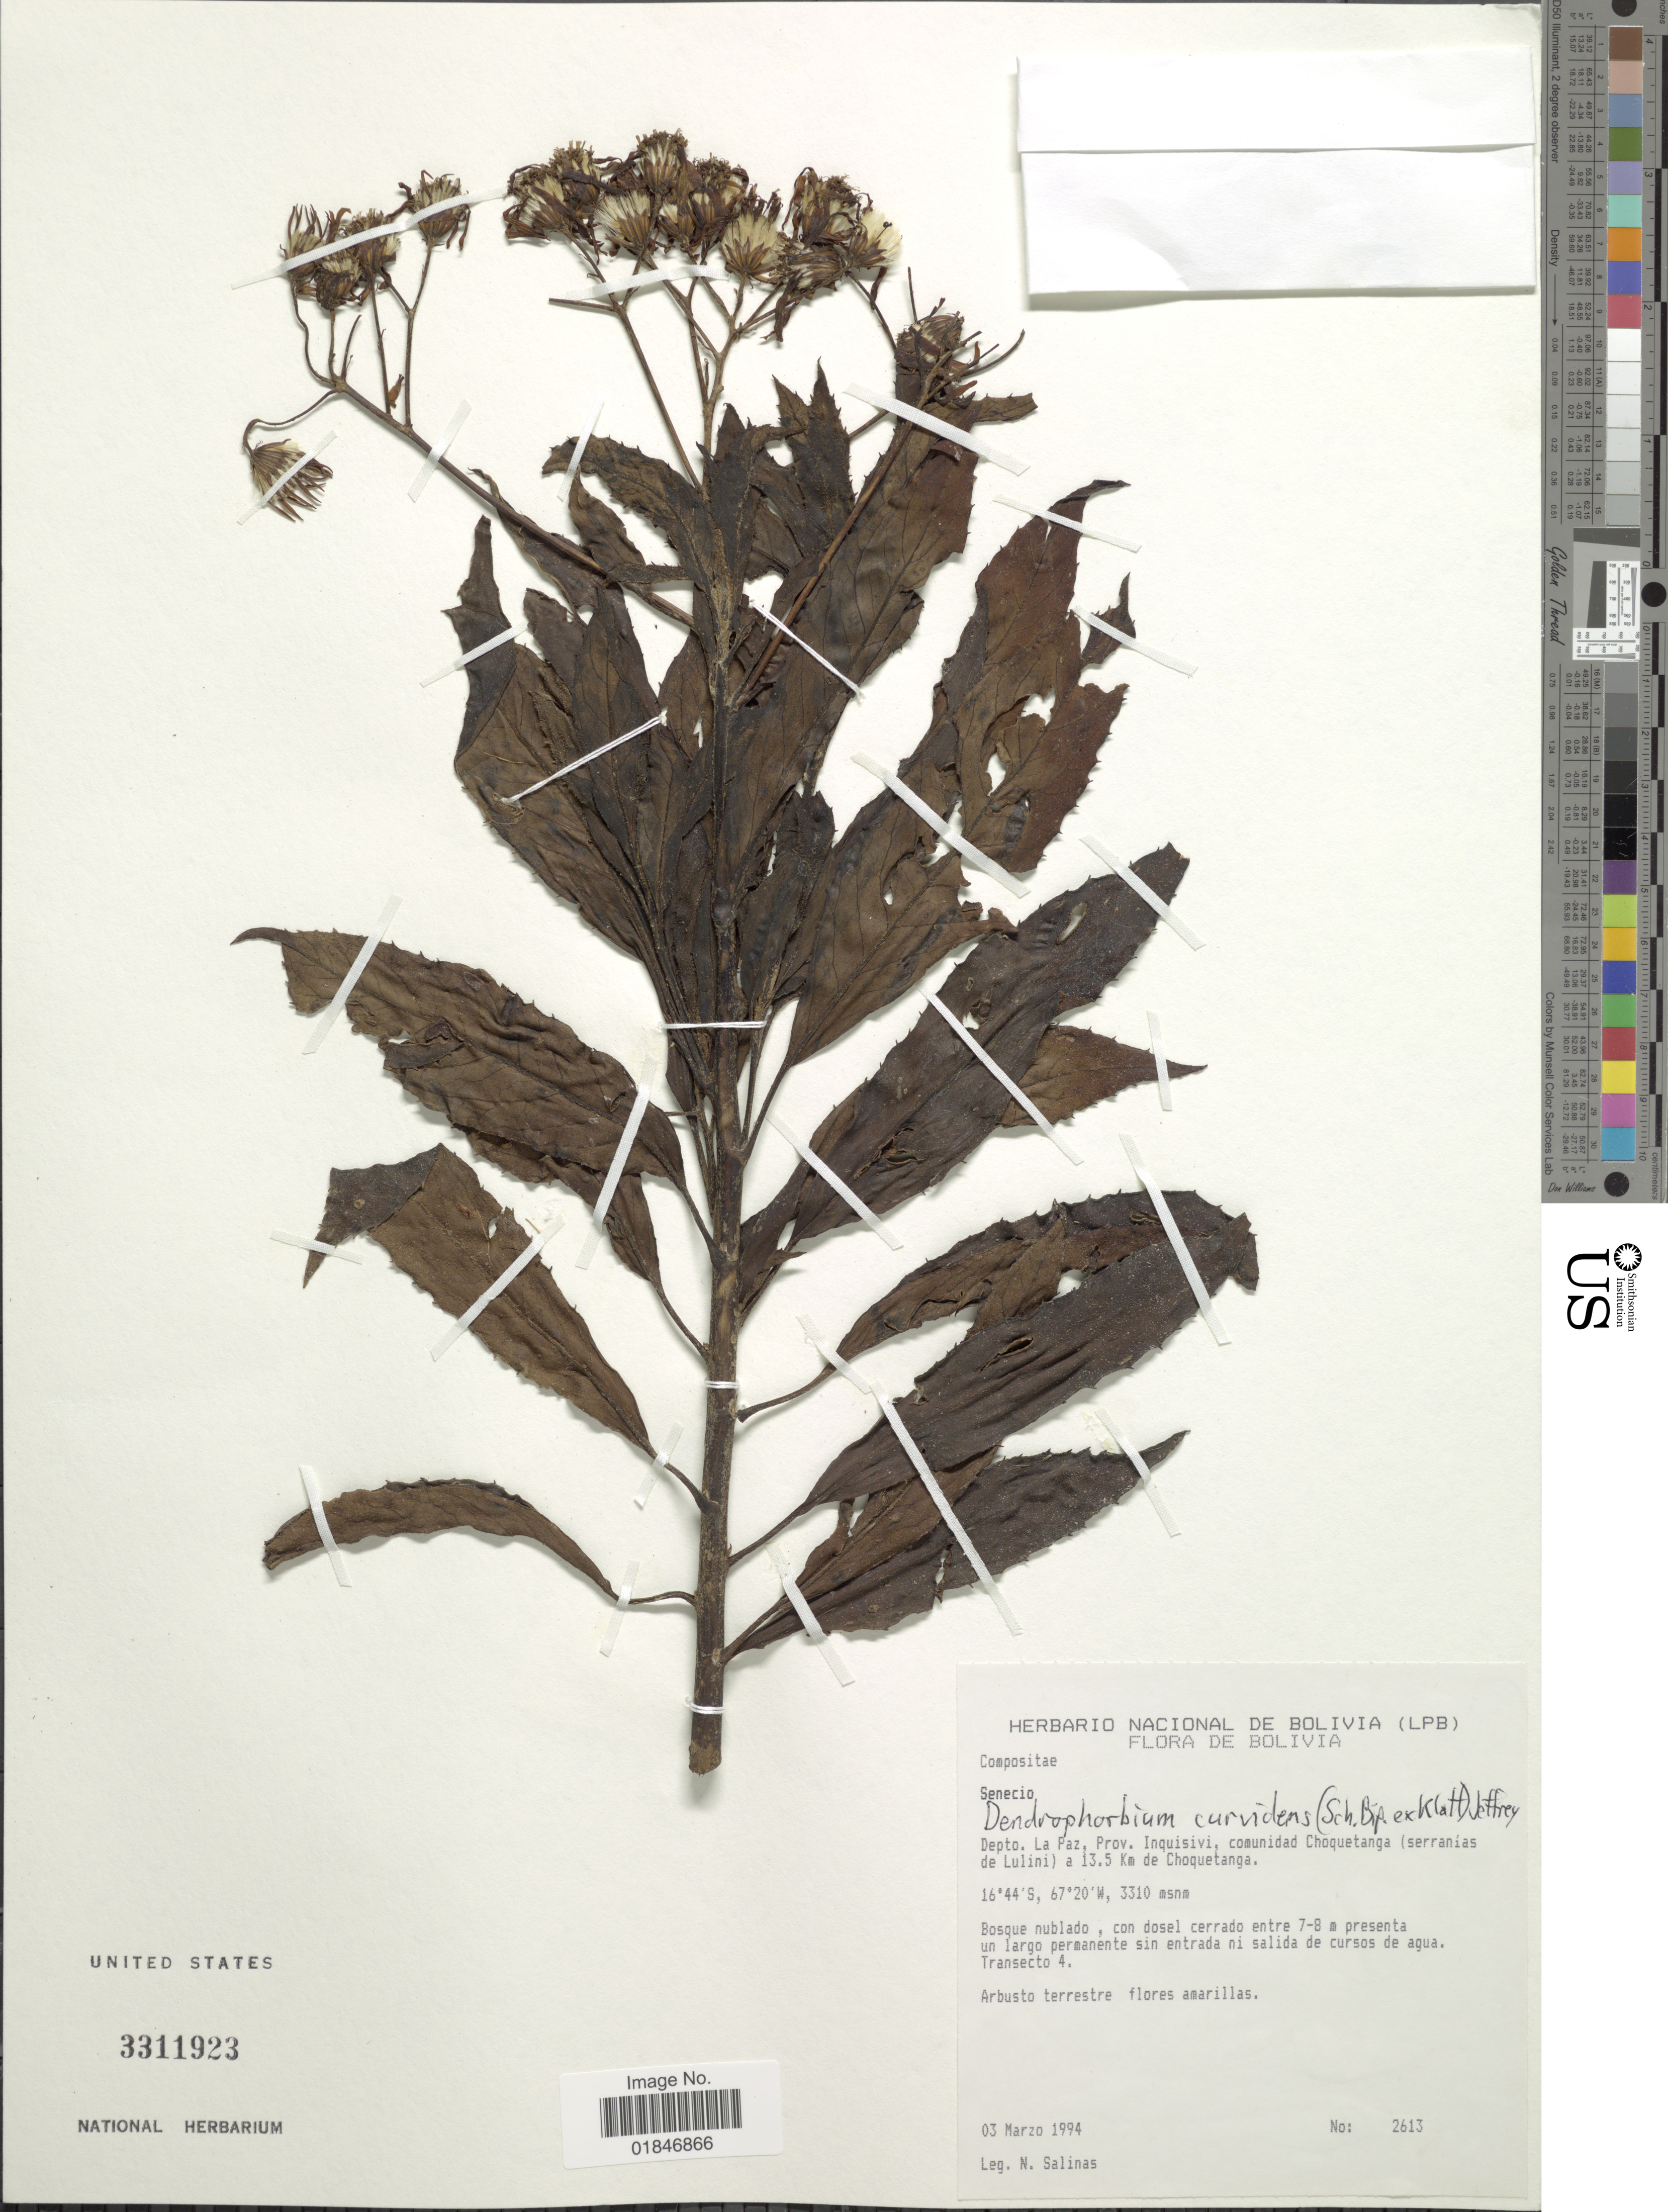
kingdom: Plantae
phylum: Tracheophyta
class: Magnoliopsida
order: Asterales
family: Asteraceae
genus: Dendrophorbium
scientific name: Dendrophorbium curvidens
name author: (Sch. Bip. ex Klatt) C. Jeffrey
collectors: N. Salinas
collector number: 2613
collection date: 1994-03-03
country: Bolivia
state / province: La Paz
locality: Prov. Inquisivi, comunidad Choquetanga (serranias de Lulini) a 13.5 km de Choquetanga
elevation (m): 3310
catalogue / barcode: US 3311923